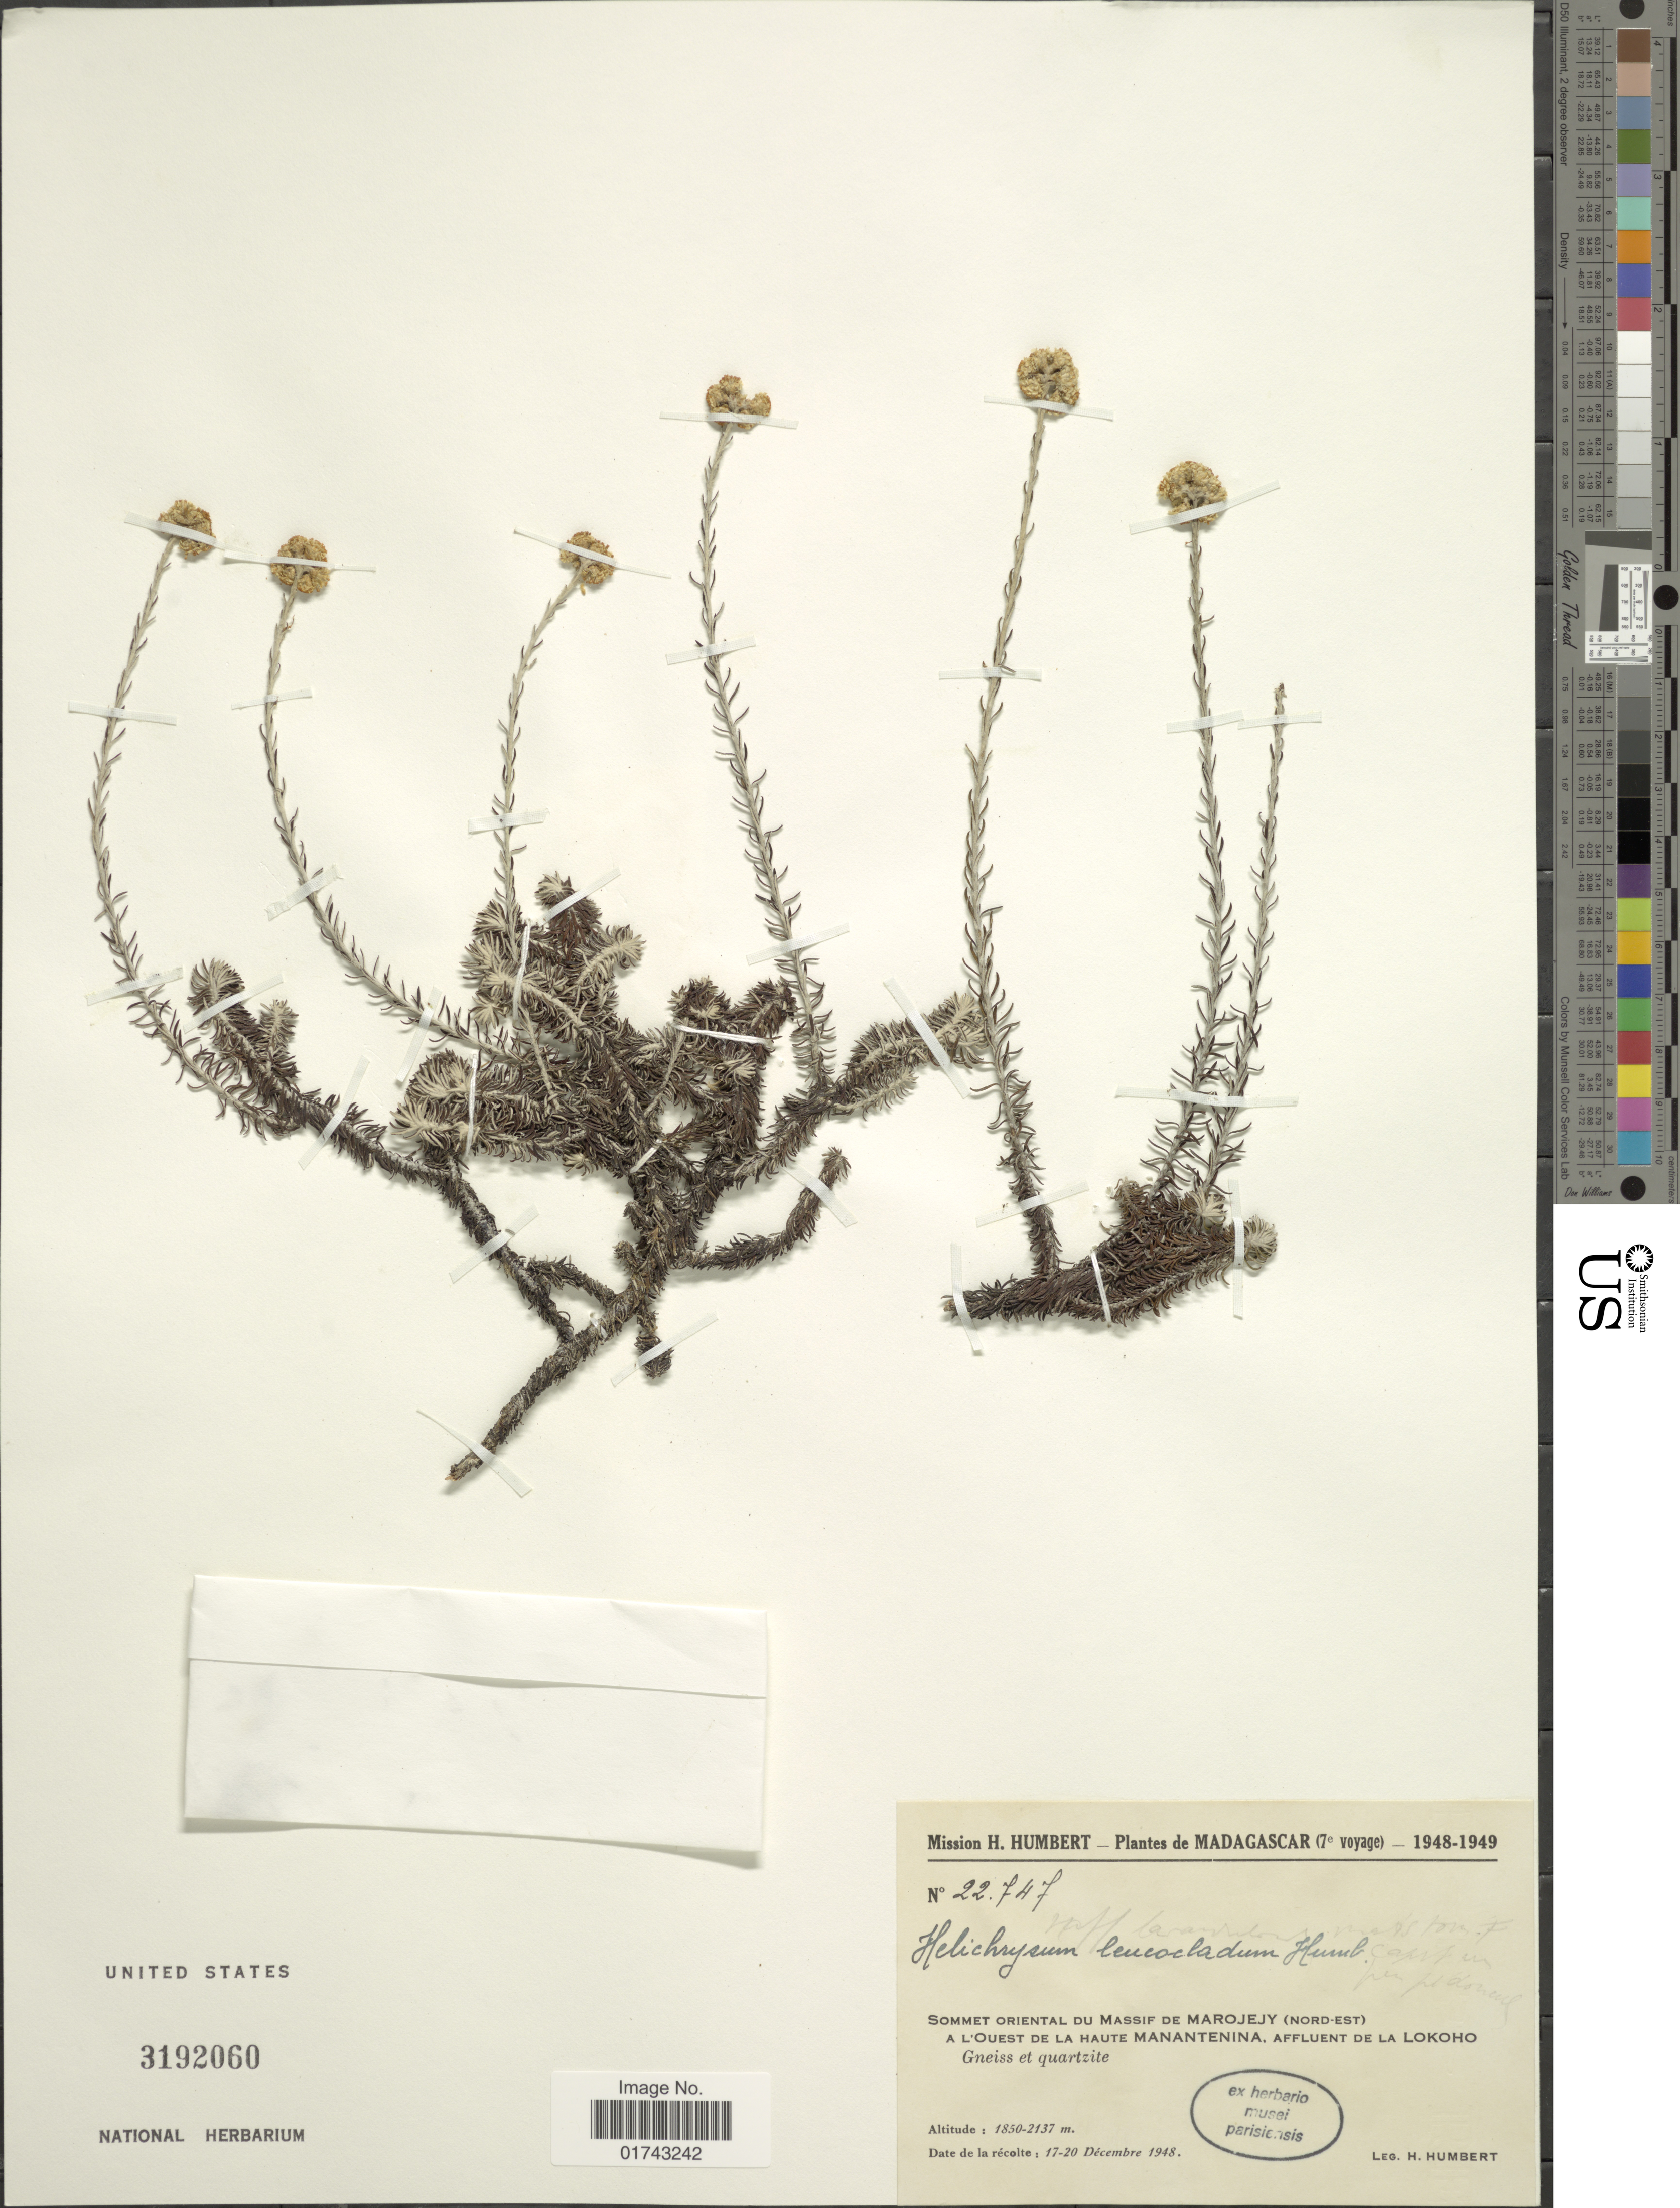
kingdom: Plantae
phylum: Tracheophyta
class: Magnoliopsida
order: Asterales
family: Asteraceae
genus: Helichrysum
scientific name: Helichrysum leucocladum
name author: Humb.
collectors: H. Humbert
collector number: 22747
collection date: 1948-12-17/1948-12-20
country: Madagascar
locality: Sommet Oriental du Massif de Marojejy (Nord-Est) a L'Ouest de la haute Manantenina, Affluent de la Lokoho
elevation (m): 1850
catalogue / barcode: US 3192060